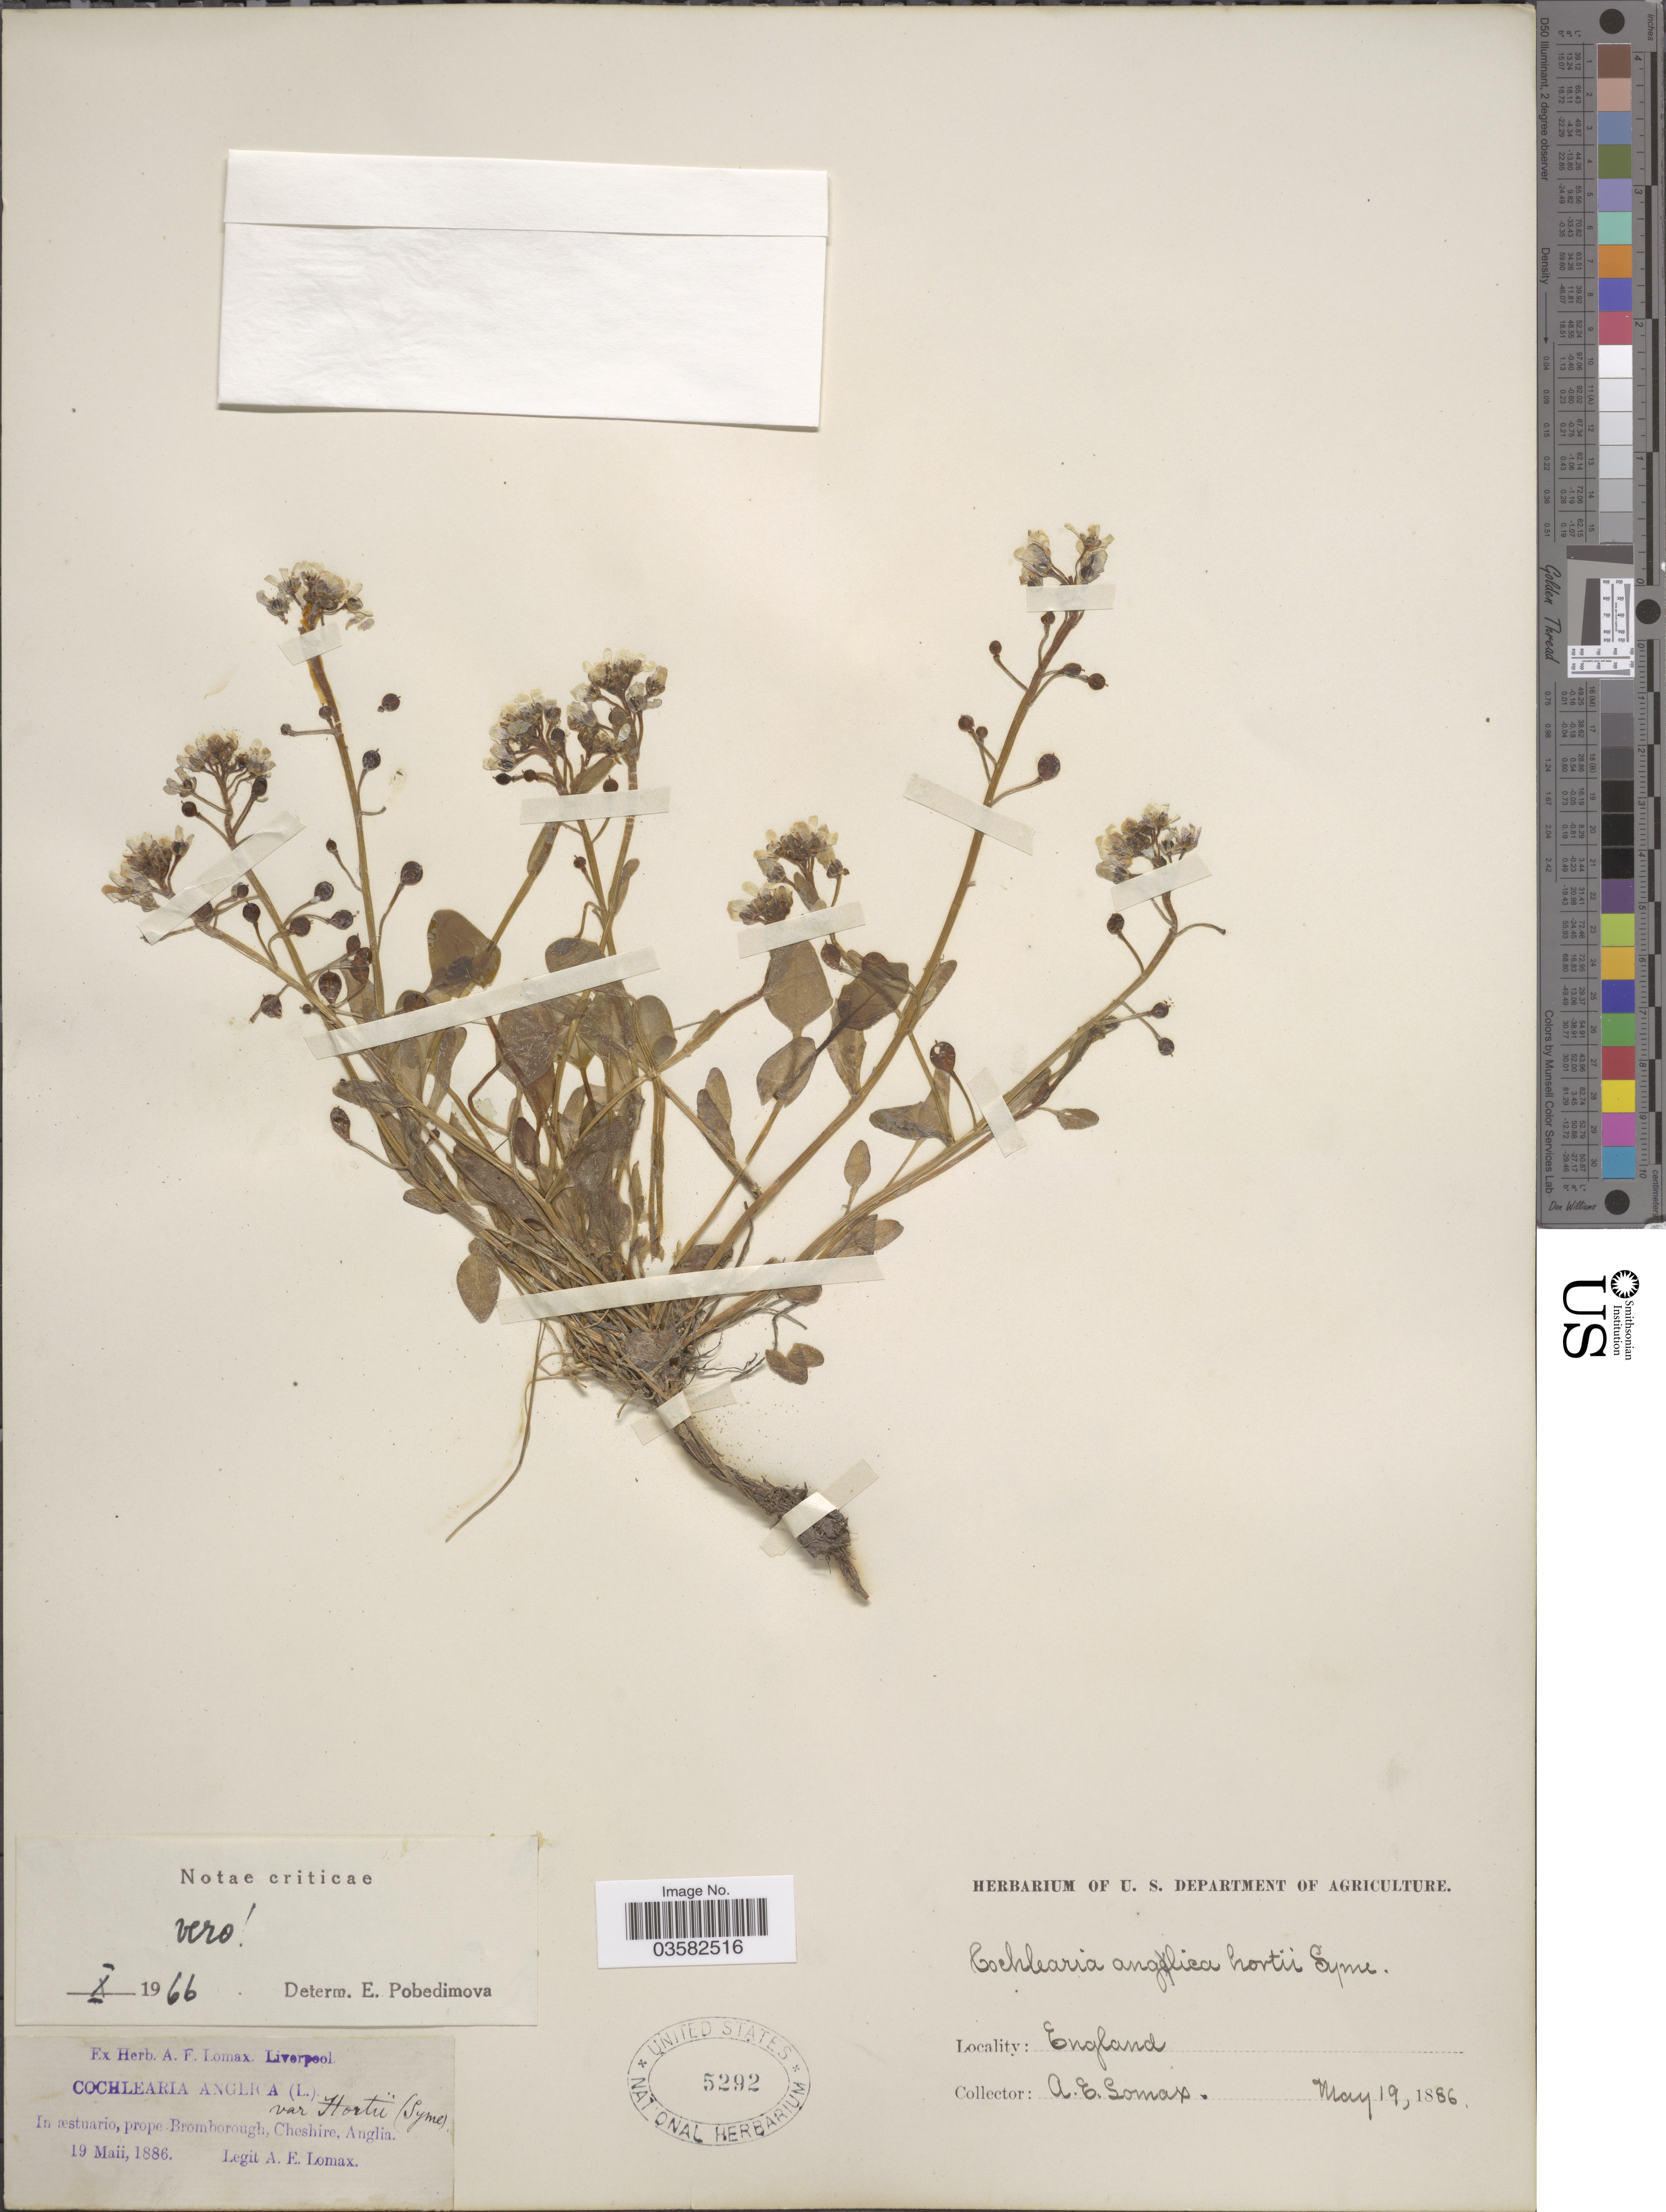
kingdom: Plantae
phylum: Tracheophyta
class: Magnoliopsida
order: Brassicales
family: Brassicaceae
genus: Cochlearia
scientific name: Cochlearia anglica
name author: L.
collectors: A. Lomax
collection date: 1886-05-19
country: United Kingdom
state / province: England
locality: In æstuario, prope Bromborough, Cheshire, Anglia.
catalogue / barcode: US 5292